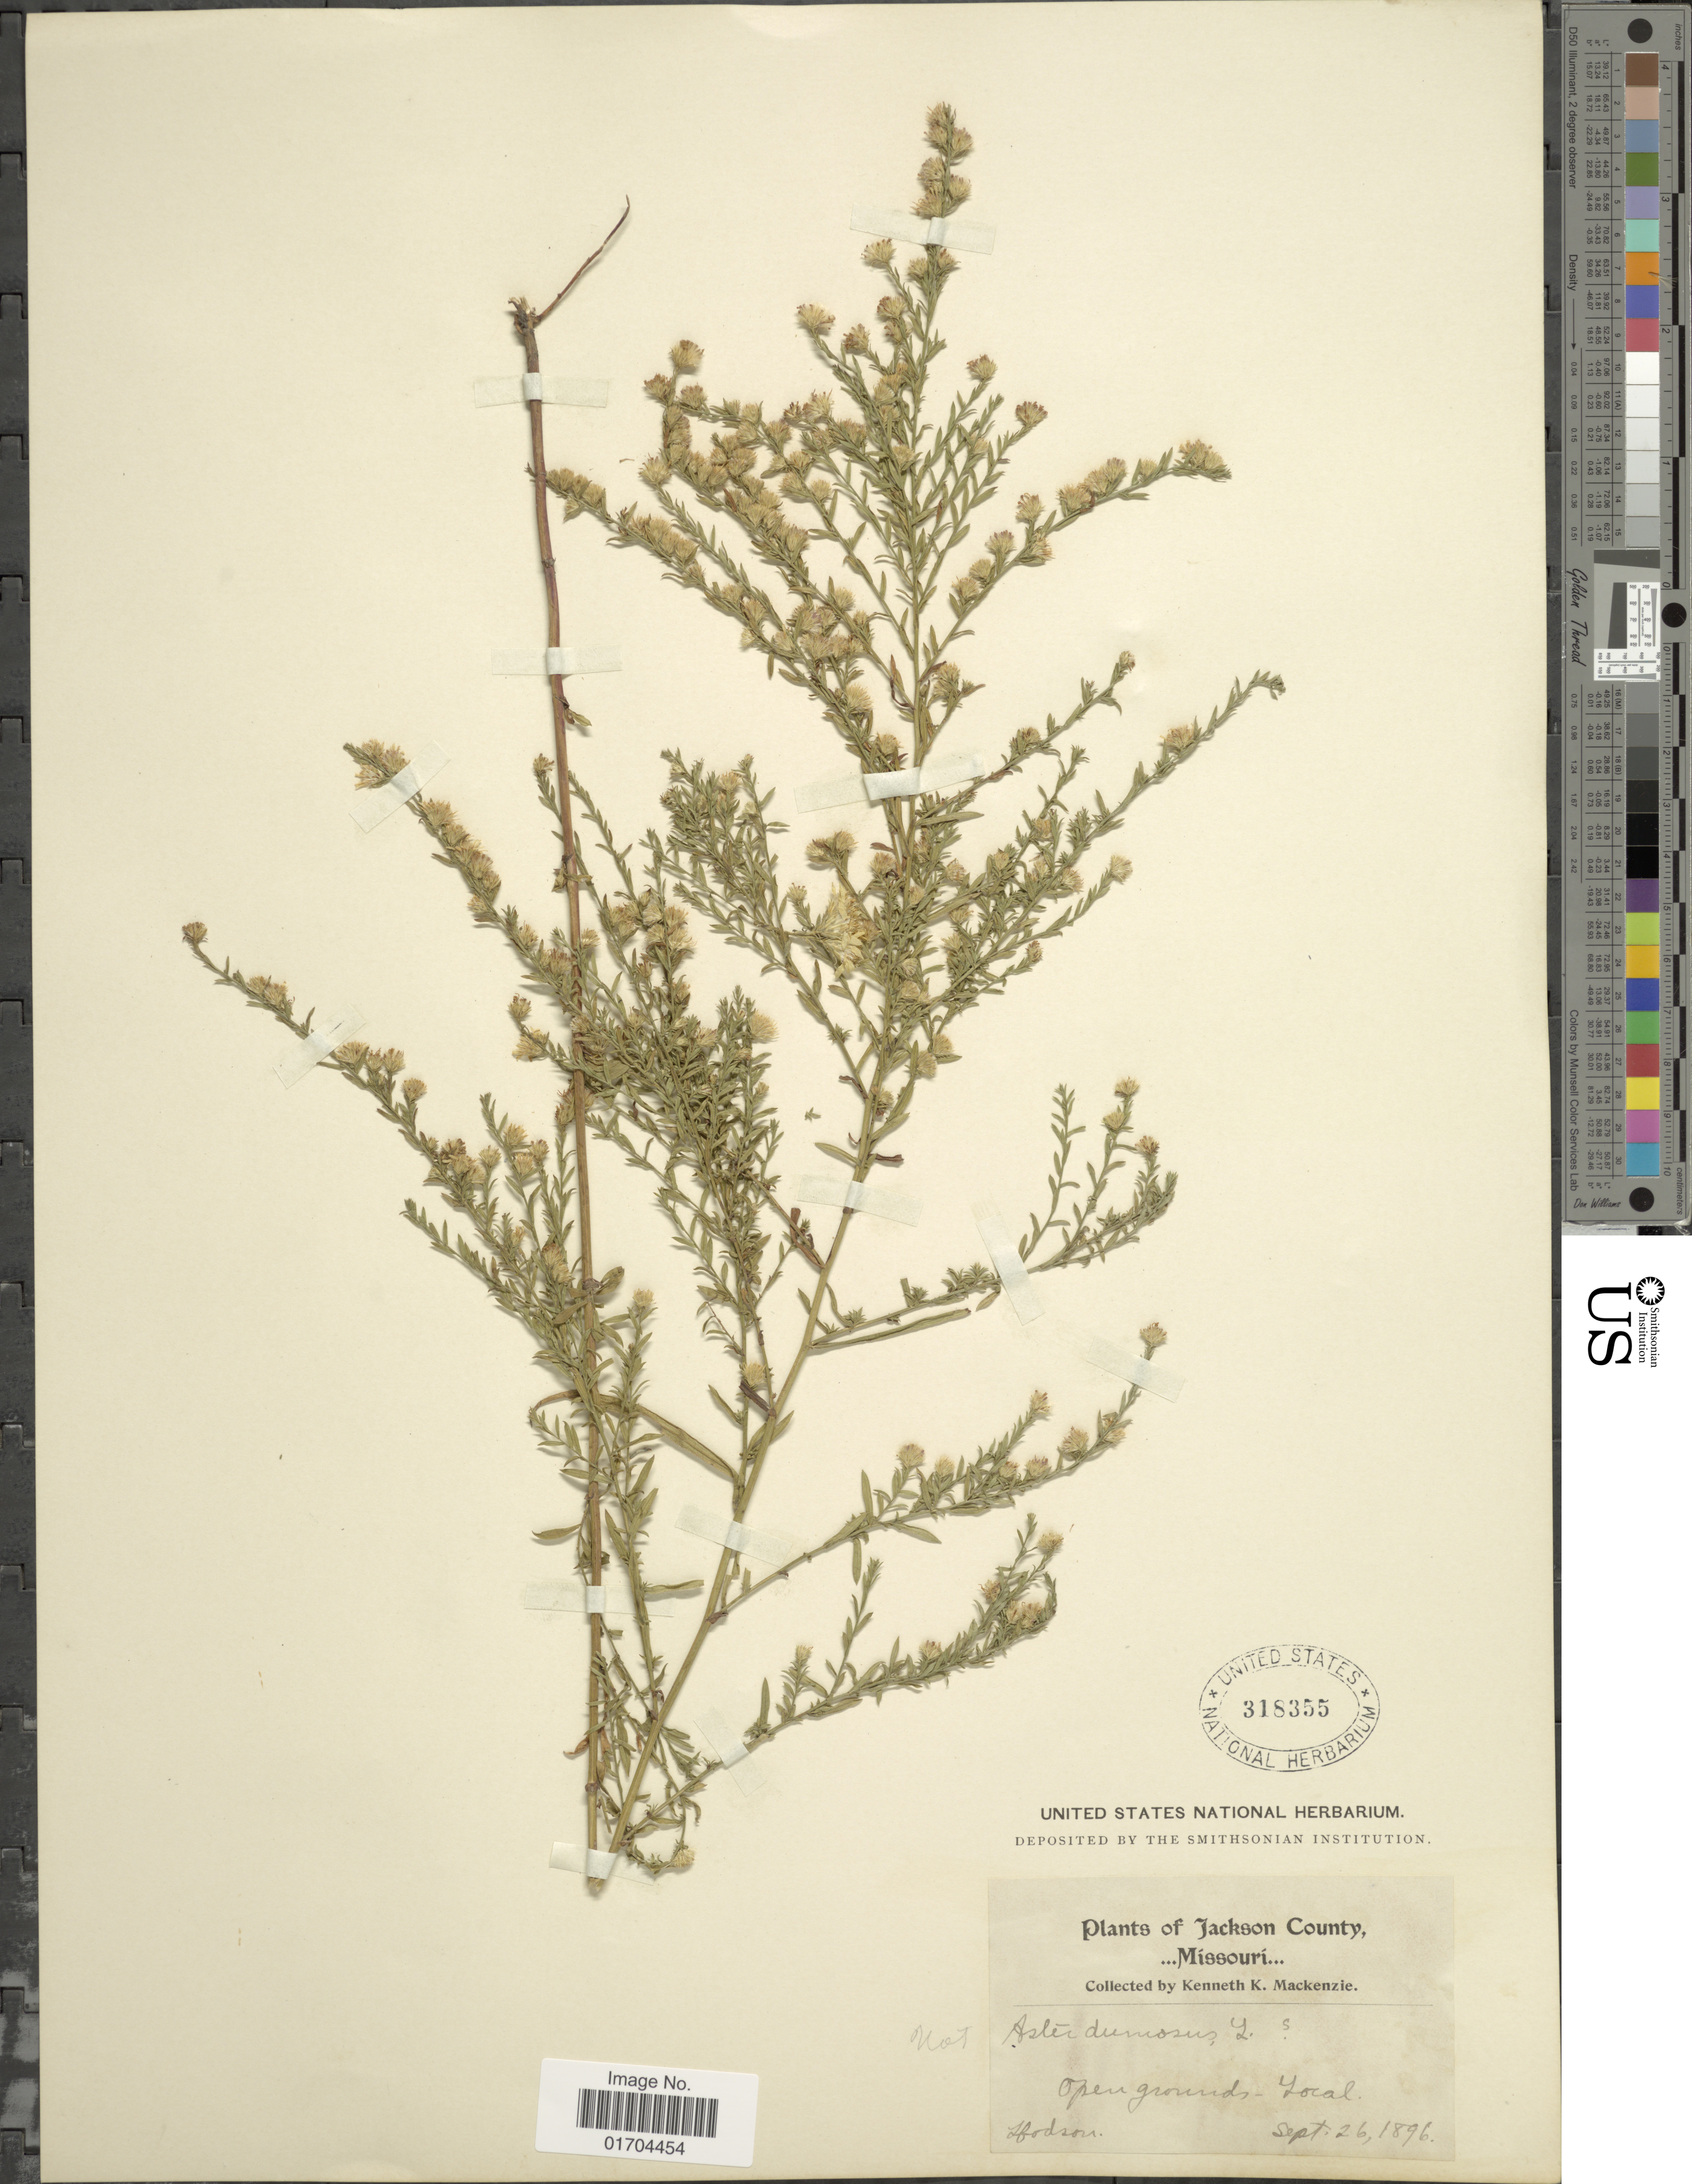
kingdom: Plantae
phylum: Tracheophyta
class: Magnoliopsida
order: Asterales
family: Asteraceae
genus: Symphyotrichum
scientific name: Symphyotrichum sp.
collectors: K. K. Mackenzie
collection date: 1896-09-26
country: United States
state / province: Missouri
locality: Jackson County, Hodson [unsure placement]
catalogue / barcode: US 318355